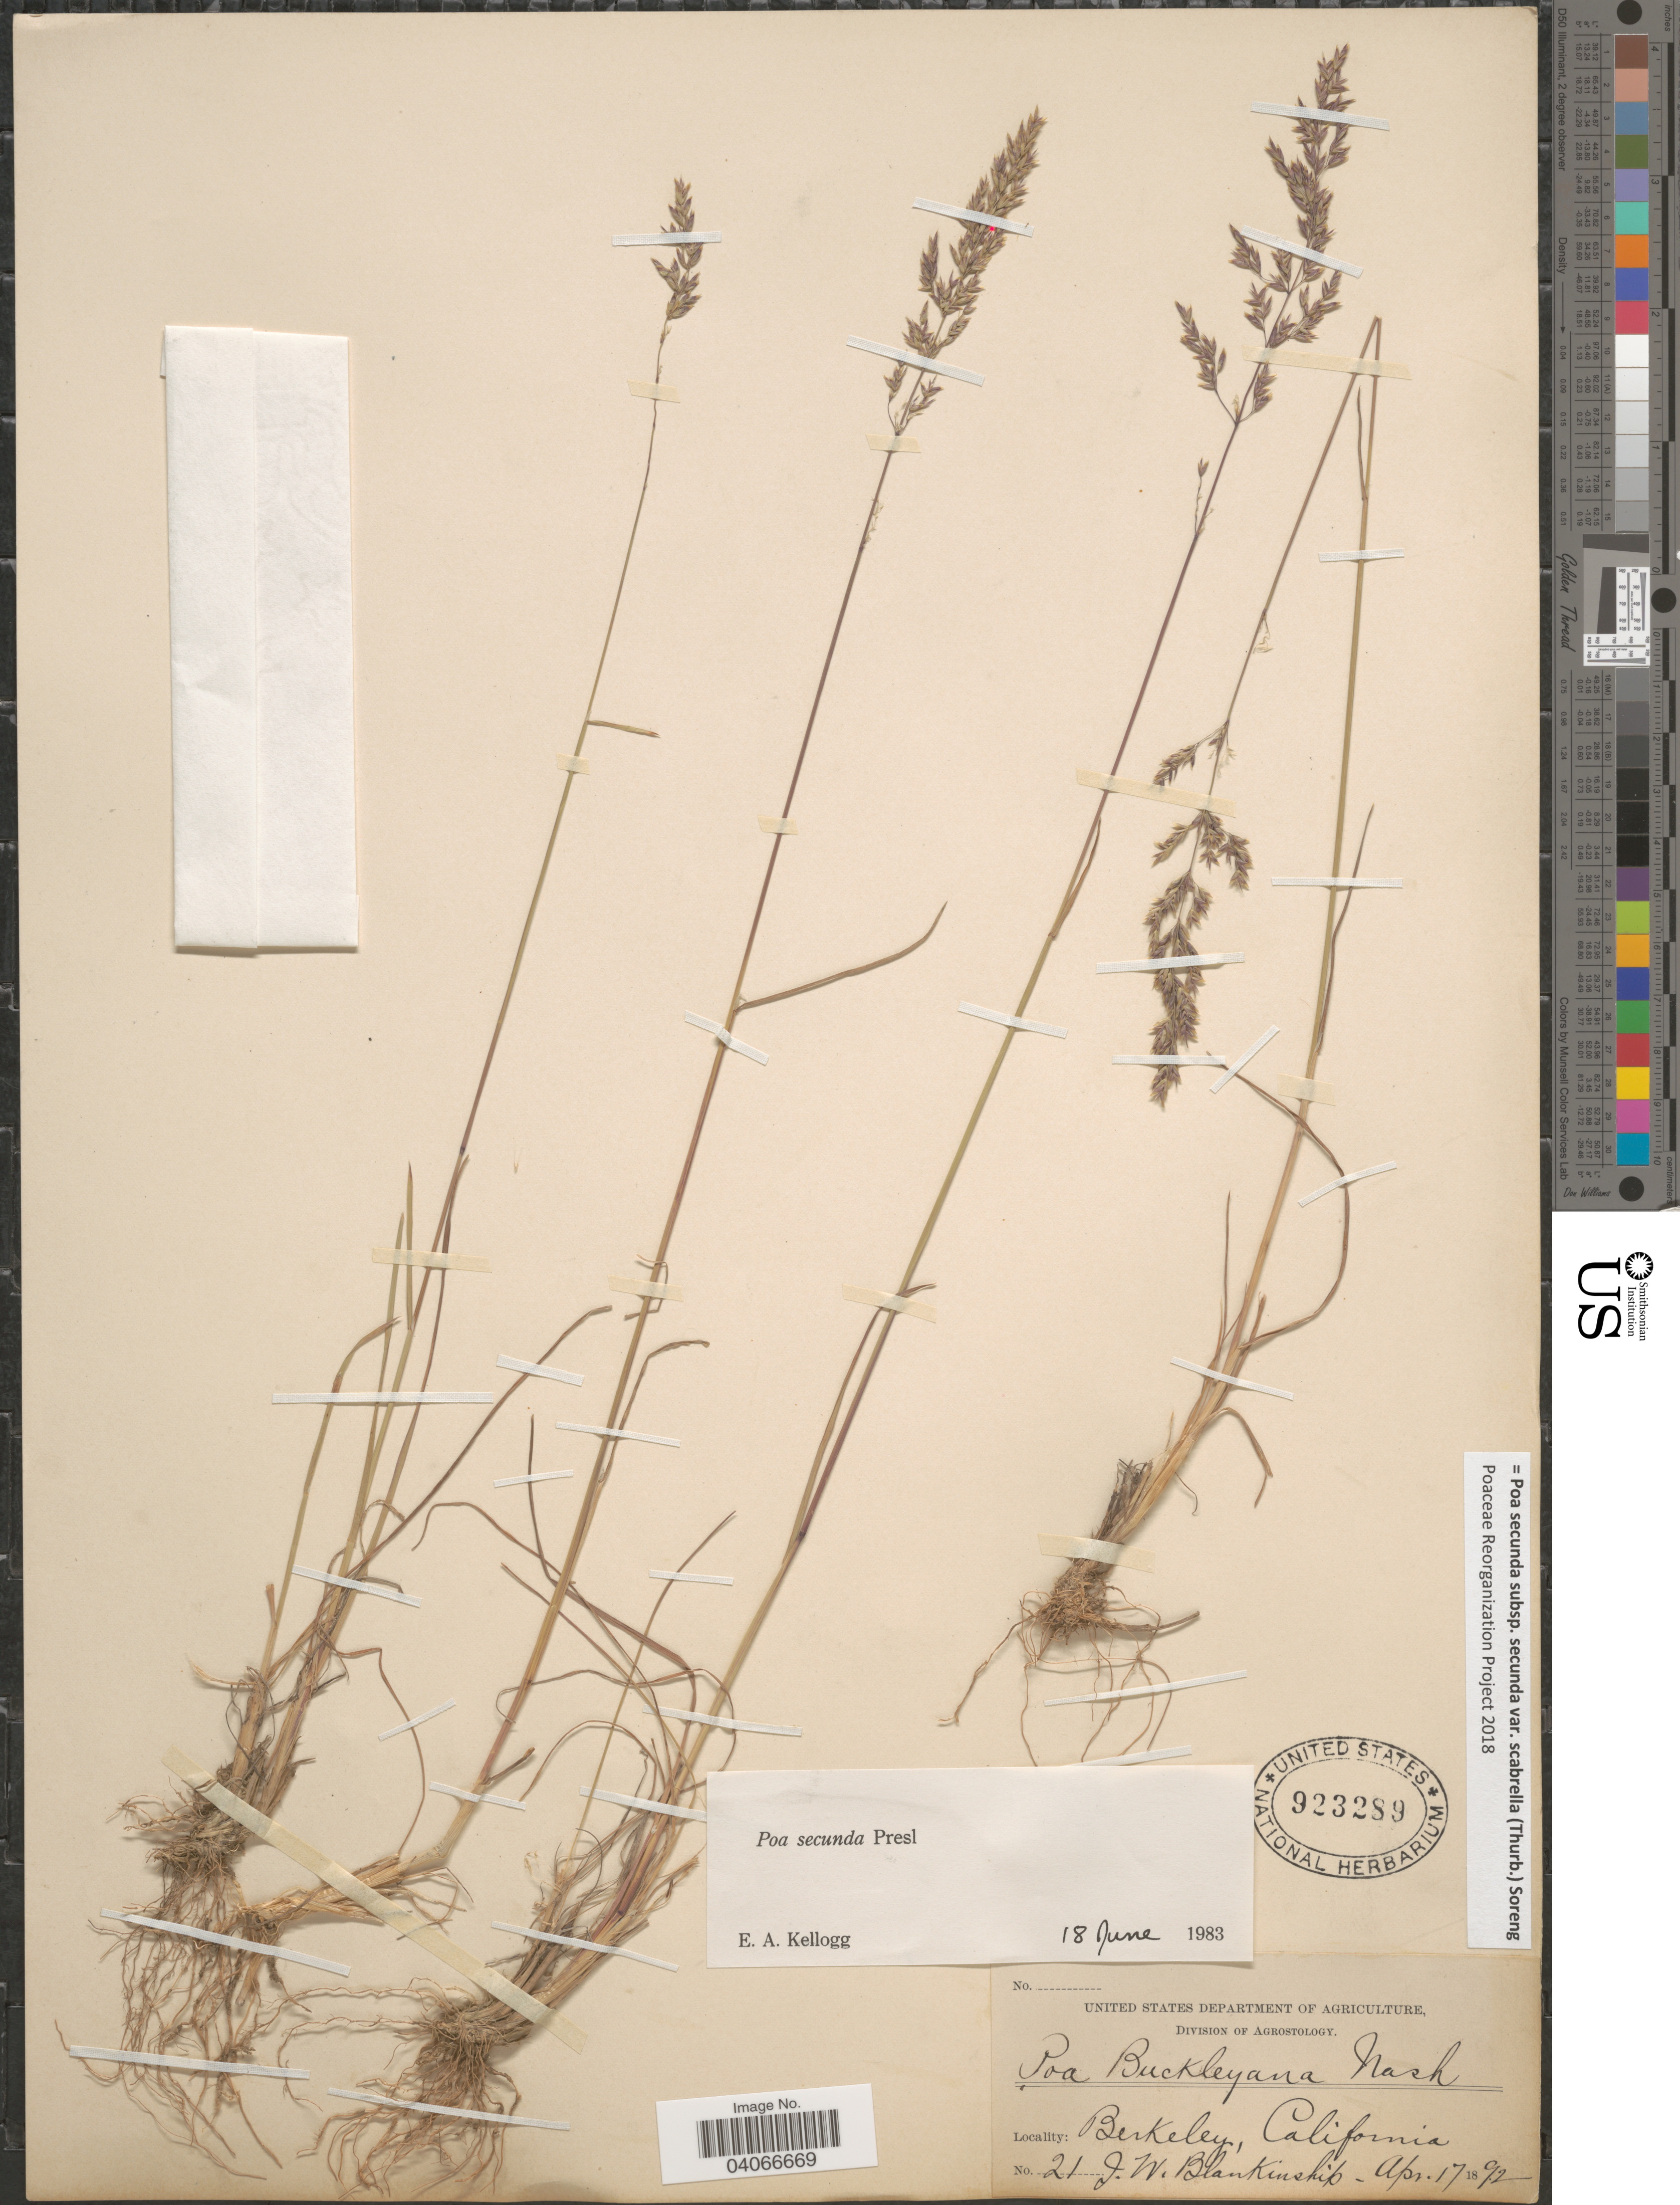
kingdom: Plantae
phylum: Tracheophyta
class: Liliopsida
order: Poales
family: Poaceae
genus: Poa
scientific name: Poa secunda subsp. secunda var. scabrella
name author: (Thurb.) Soreng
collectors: J. W. Blankinship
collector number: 21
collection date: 1892-04-17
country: United States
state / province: California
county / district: Alameda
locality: Berkeley.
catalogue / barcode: US 923289